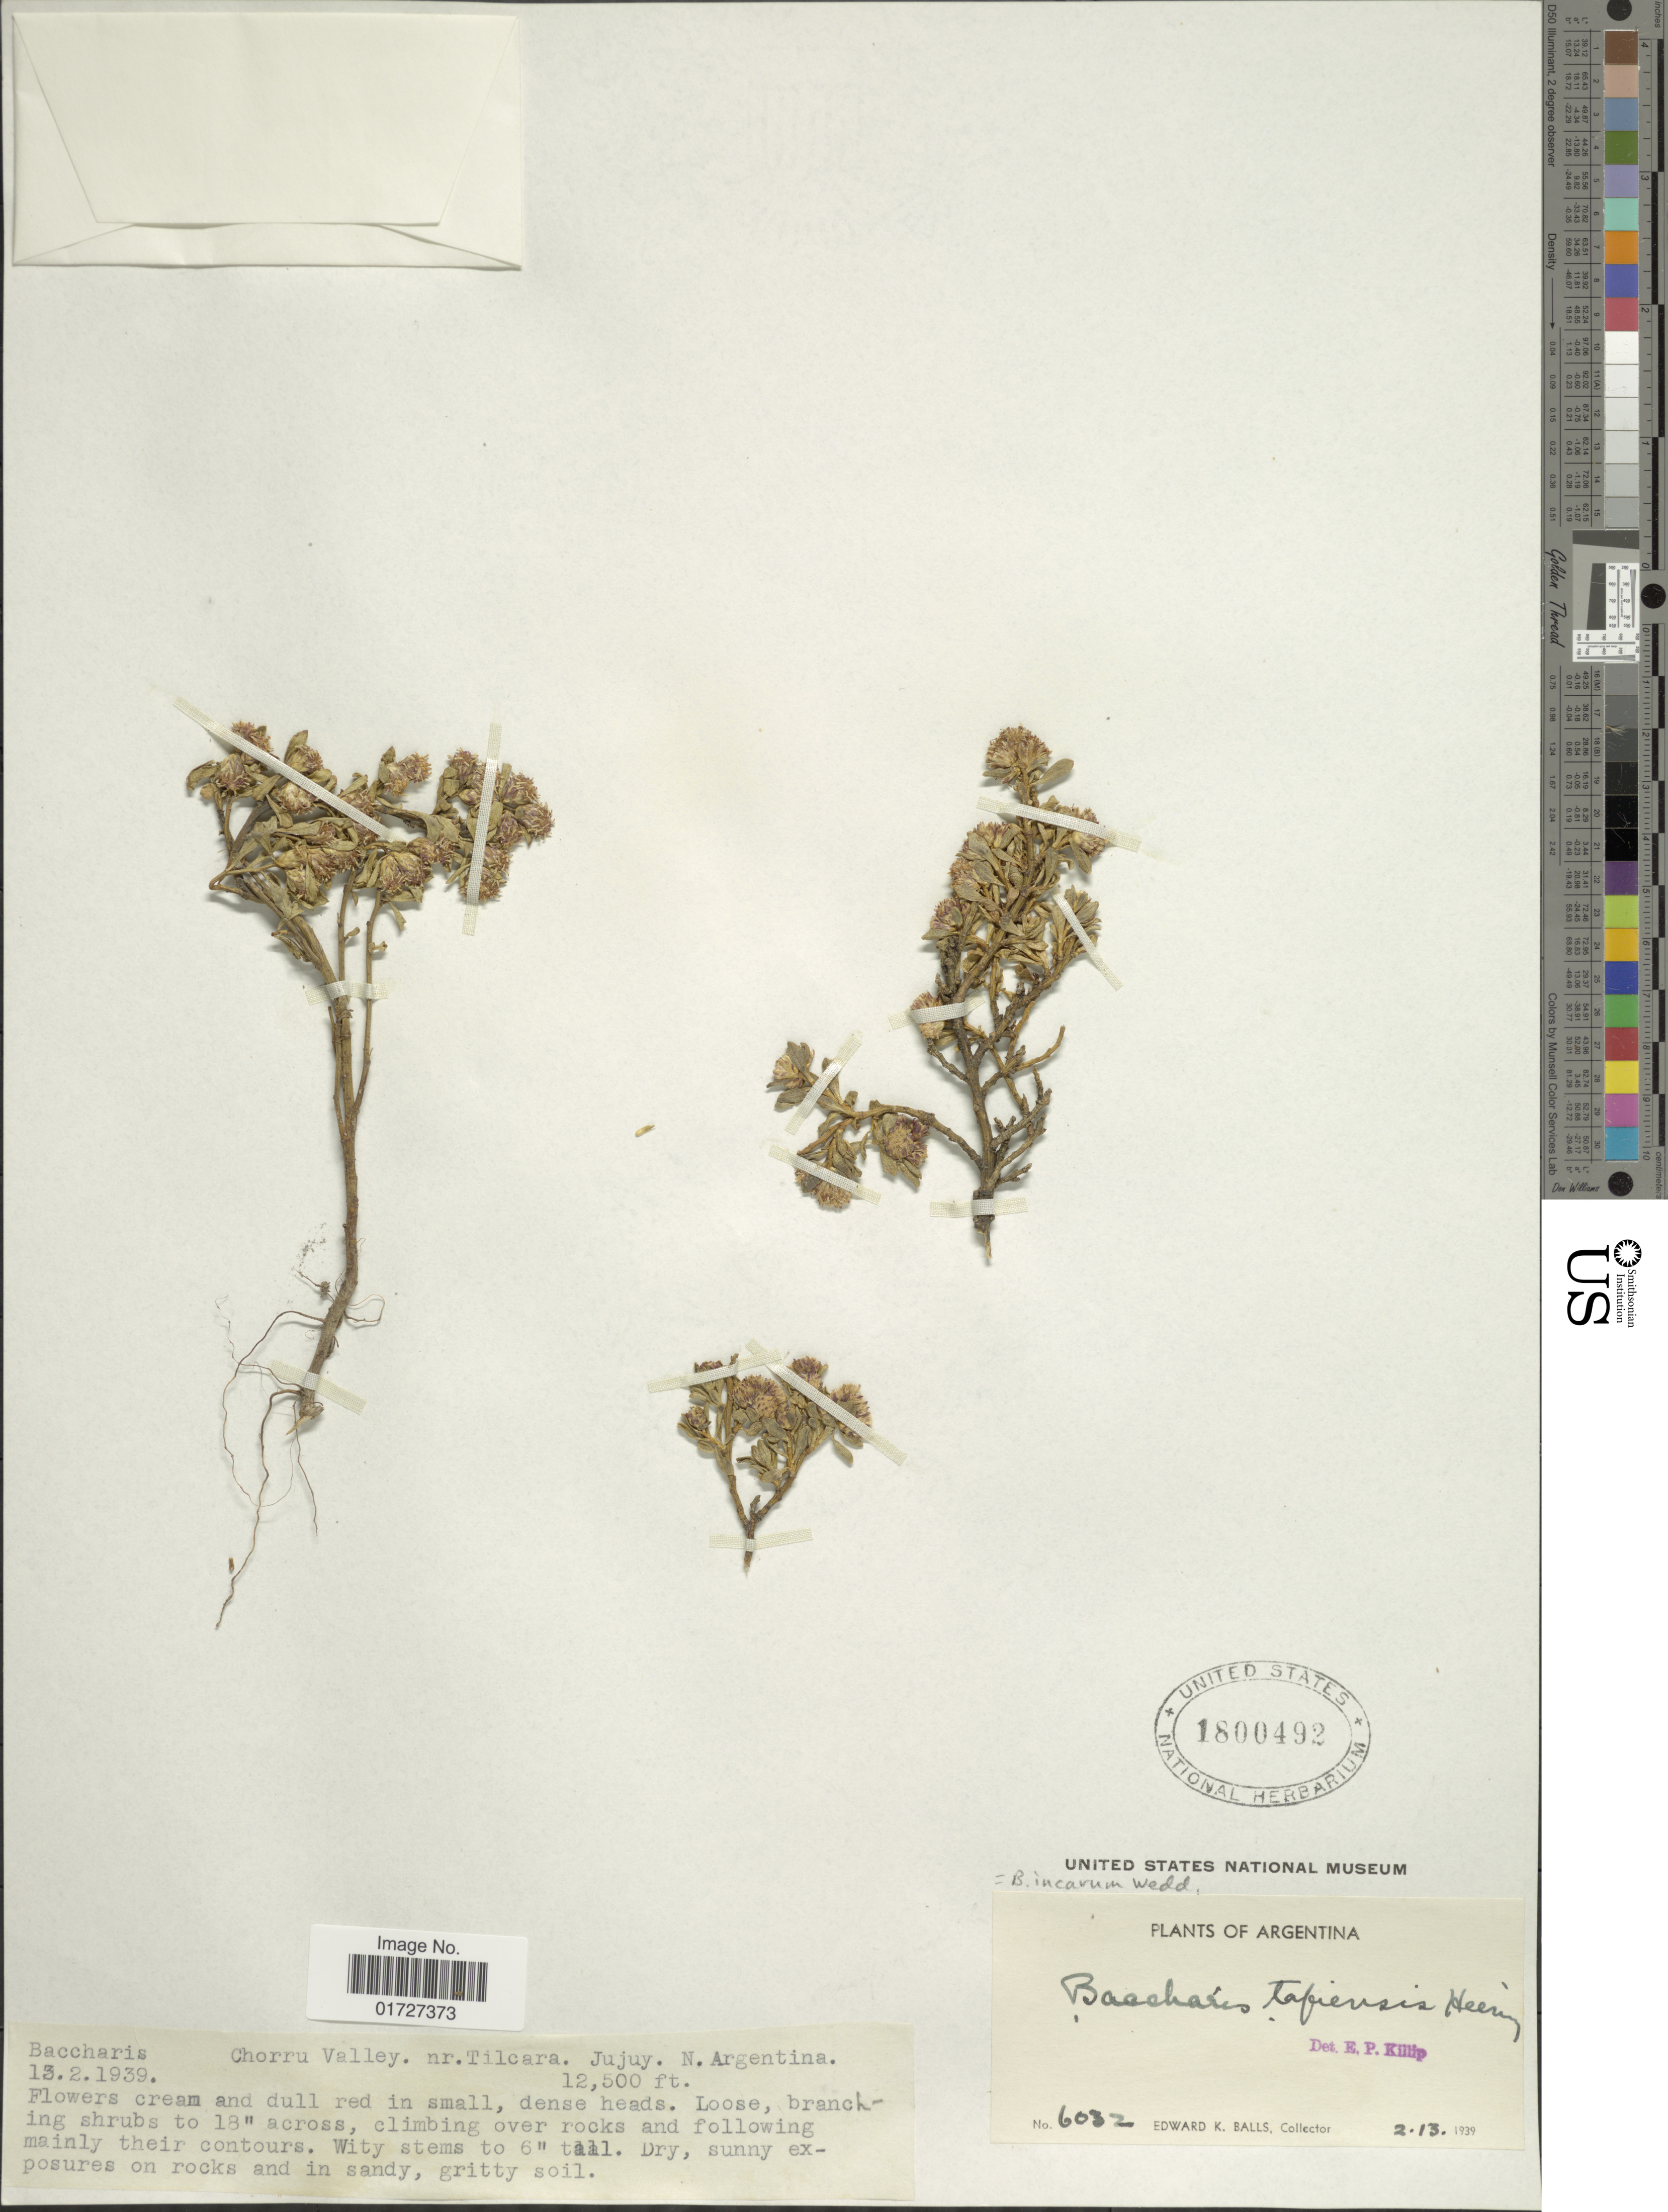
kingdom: Plantae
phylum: Tracheophyta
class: Magnoliopsida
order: Asterales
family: Asteraceae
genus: Baccharis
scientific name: Baccharis incisa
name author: Hook. & Arn.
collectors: E. K. Balls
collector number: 6032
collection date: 1939-02-13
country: Argentina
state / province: Jujuy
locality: Chorru Valley, nr. Tilcara, N. Argentina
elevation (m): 3810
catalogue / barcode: US 1800492